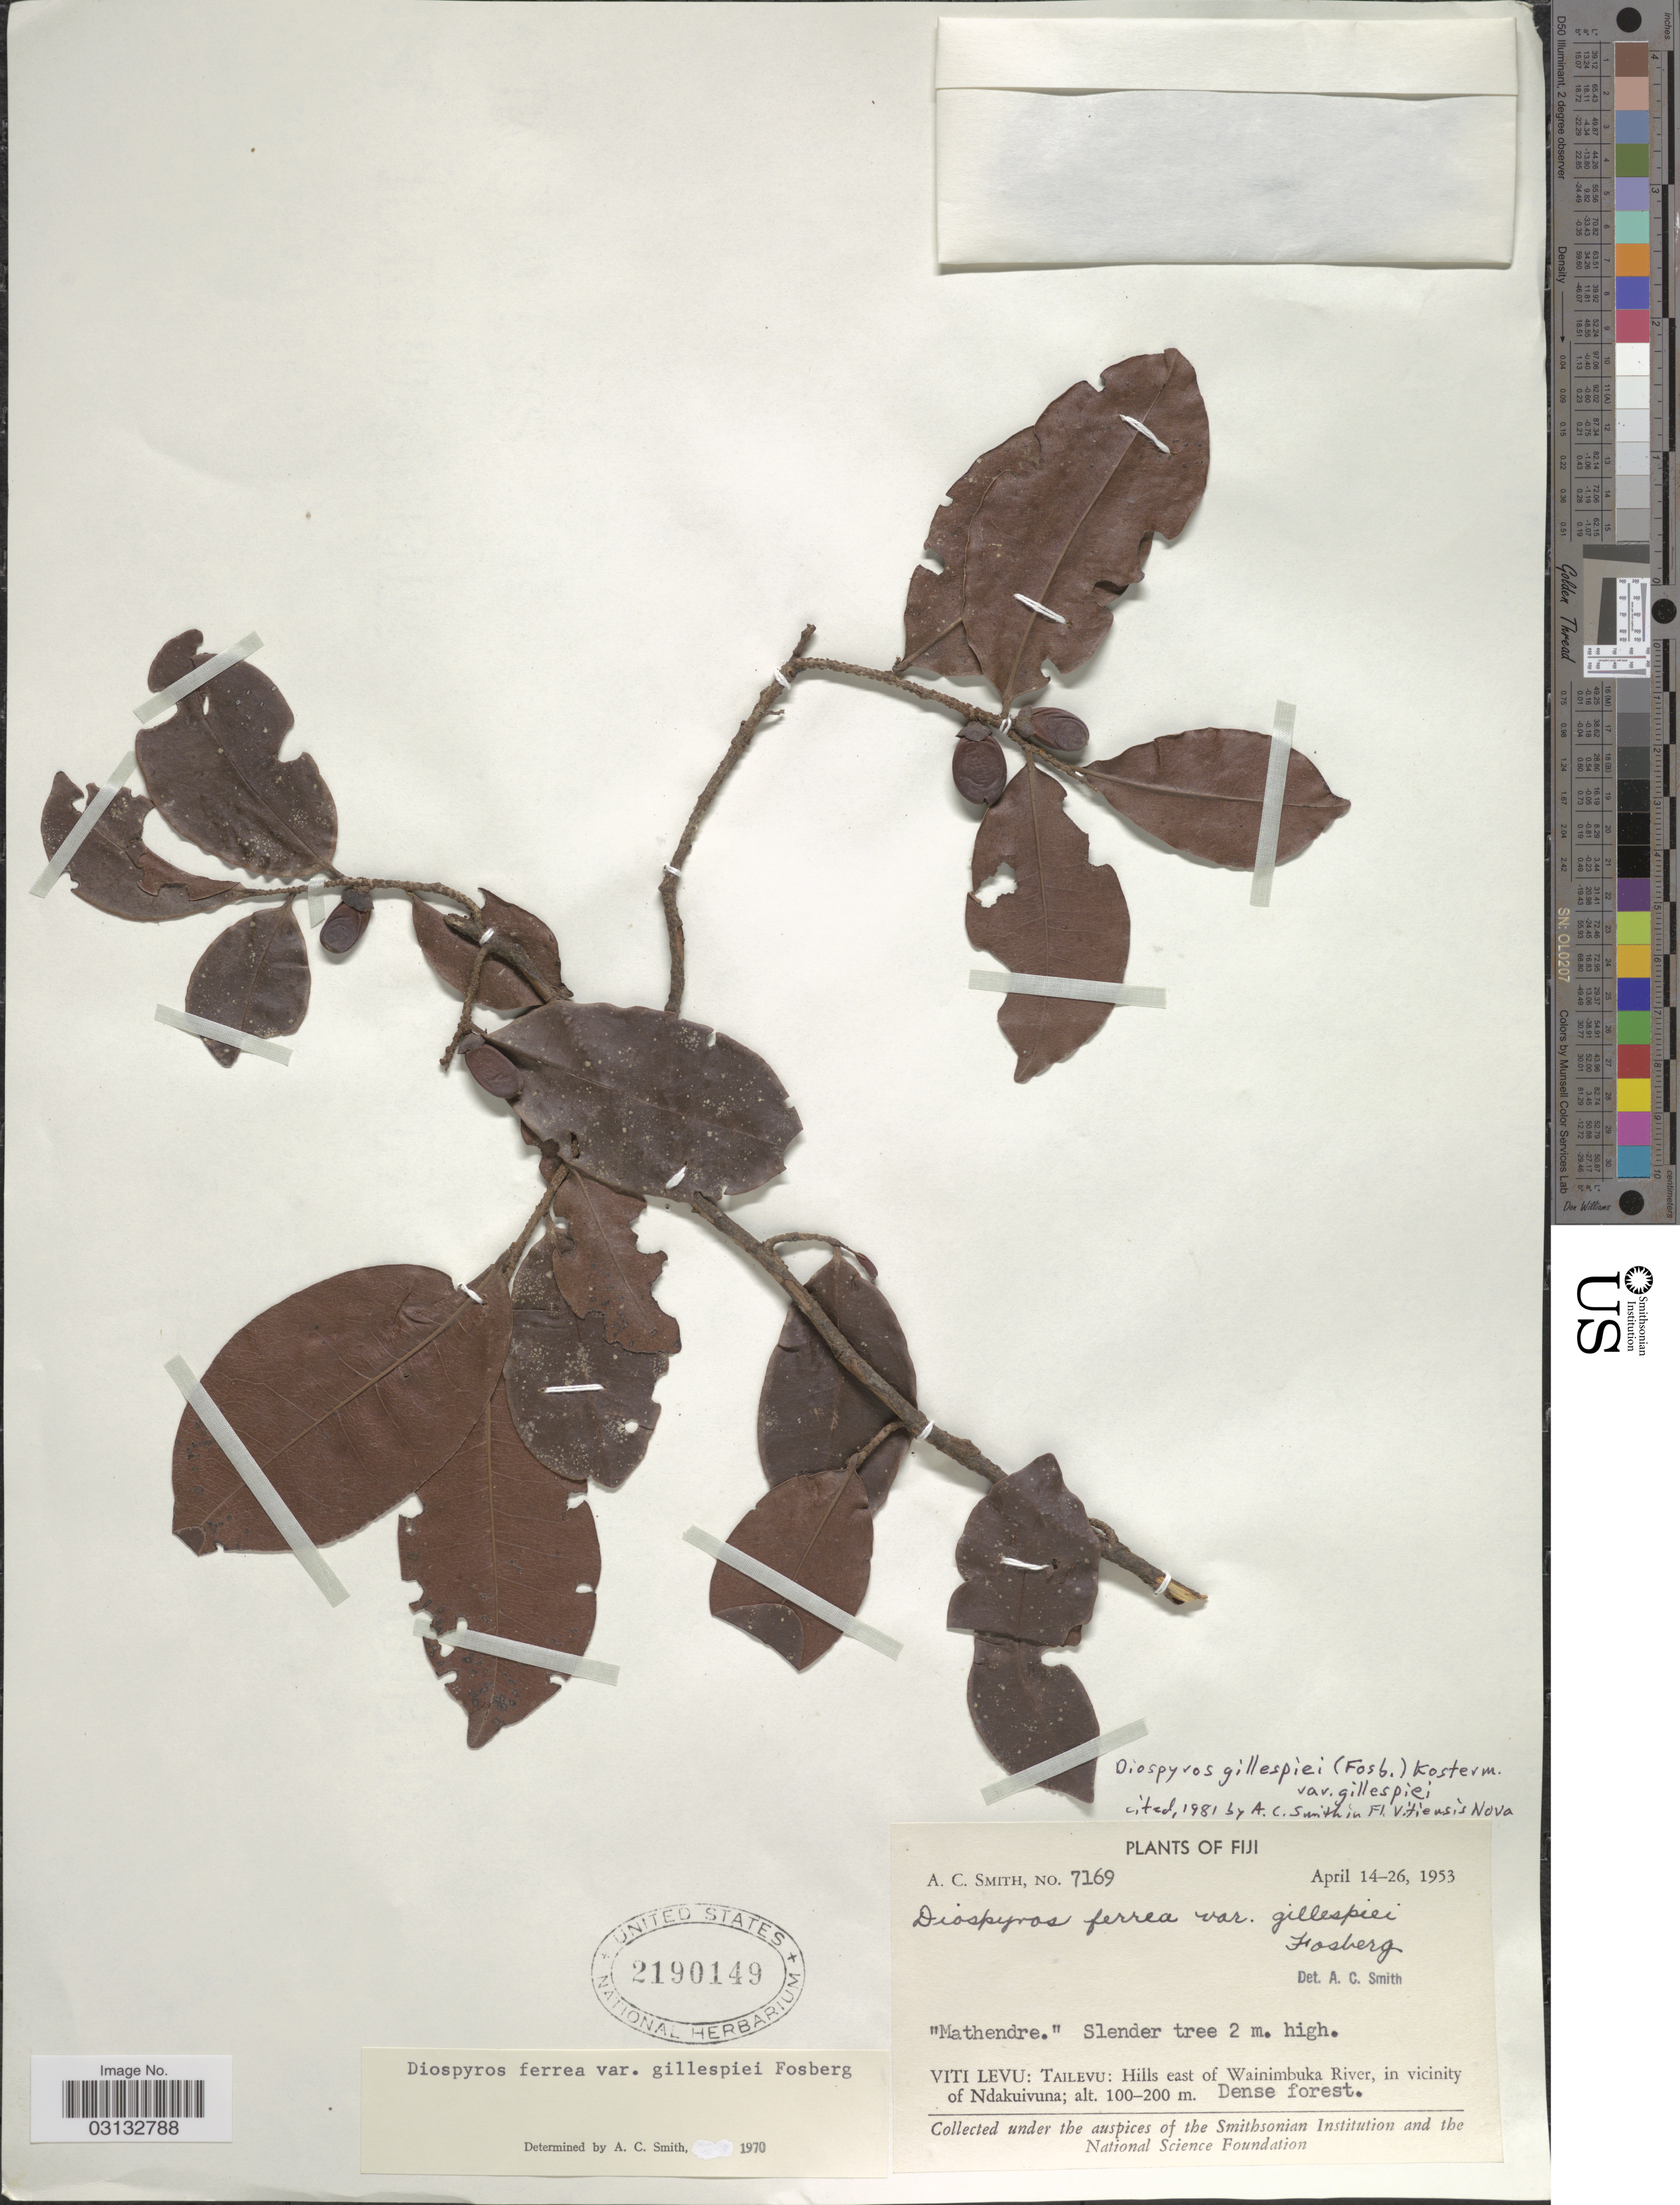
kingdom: Plantae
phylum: Tracheophyta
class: Magnoliopsida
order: Ericales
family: Ebenaceae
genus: Diospyros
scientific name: Diospyros gillespiei var. gillespiei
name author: (Fosberg) Kosterm.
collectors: A. C. Smith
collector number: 7169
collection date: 1953-04-14/1953-04-26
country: Fiji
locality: Viti Levu: Tailevu: Hills east of Wainimbuka River, in vicinity of Ndakuivuna.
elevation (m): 100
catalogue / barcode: US 2190149